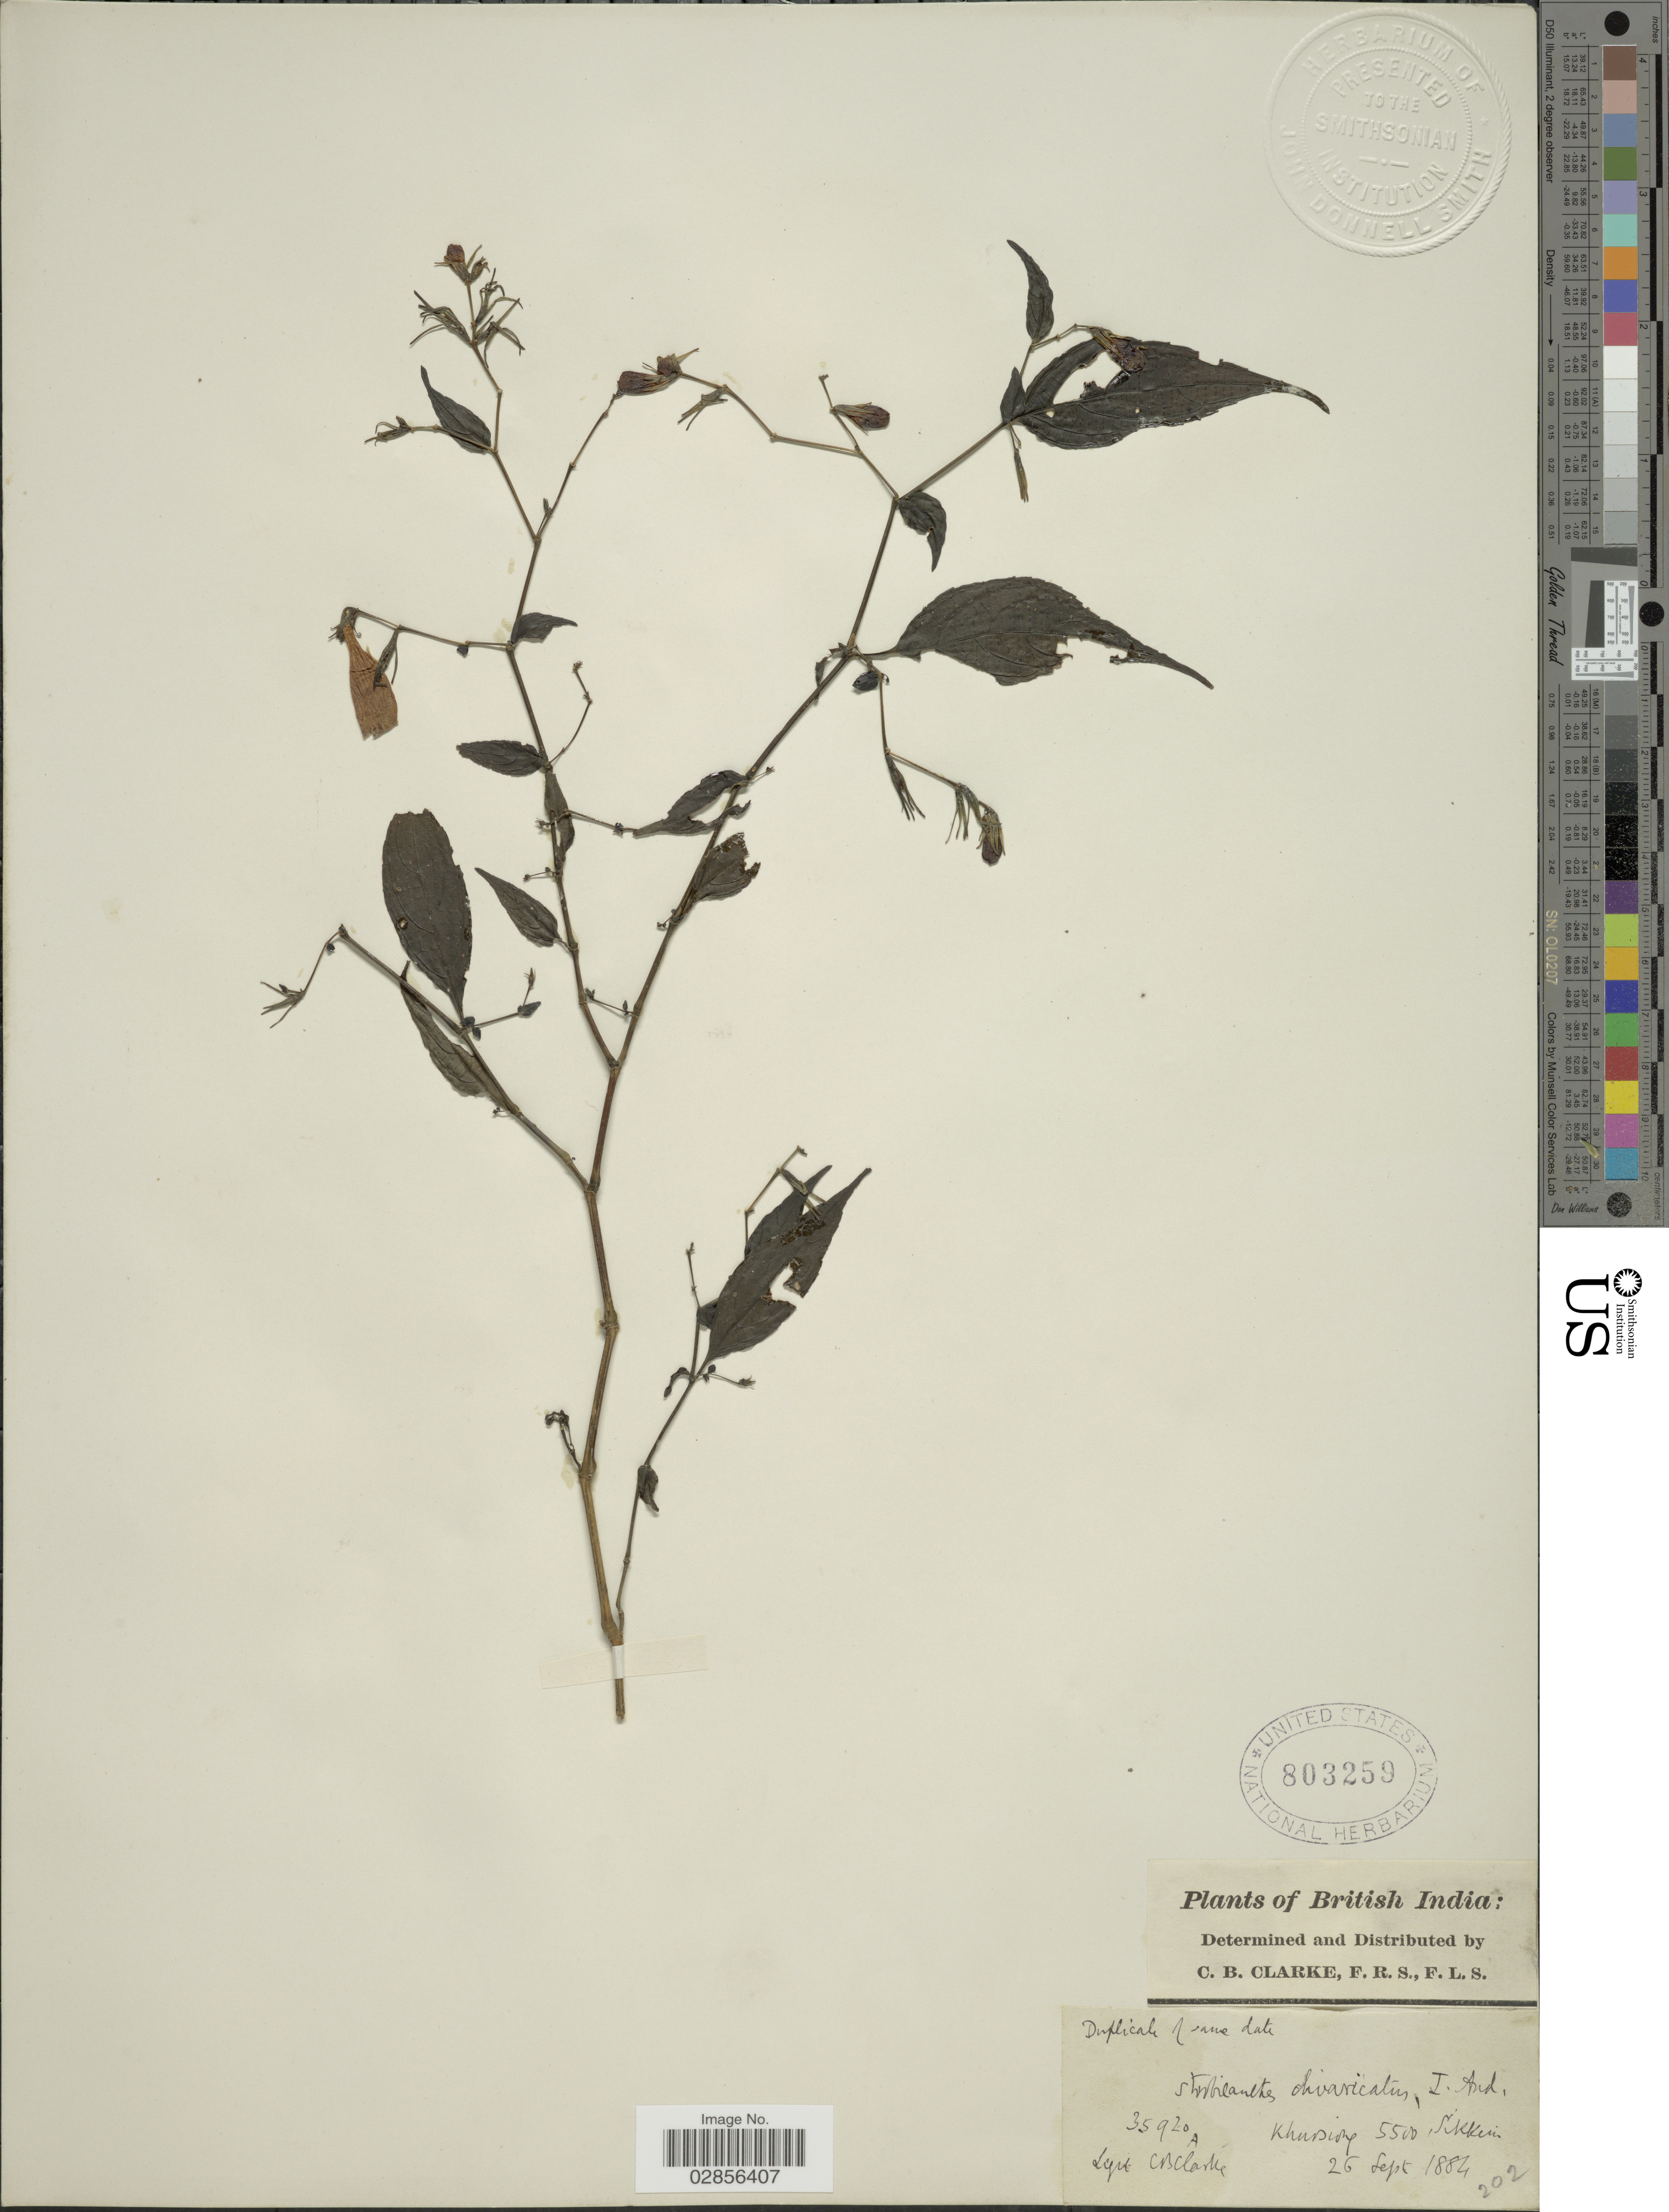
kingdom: Plantae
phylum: Tracheophyta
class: Magnoliopsida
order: Lamiales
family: Acanthaceae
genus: Strobilanthes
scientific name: Strobilanthes divaricatus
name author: T. Anderson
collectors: C. B. Clarke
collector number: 35920A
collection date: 1884-09-26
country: India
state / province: Sikkim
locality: British India. Khursiong, Sikkim.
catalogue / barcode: US 803259